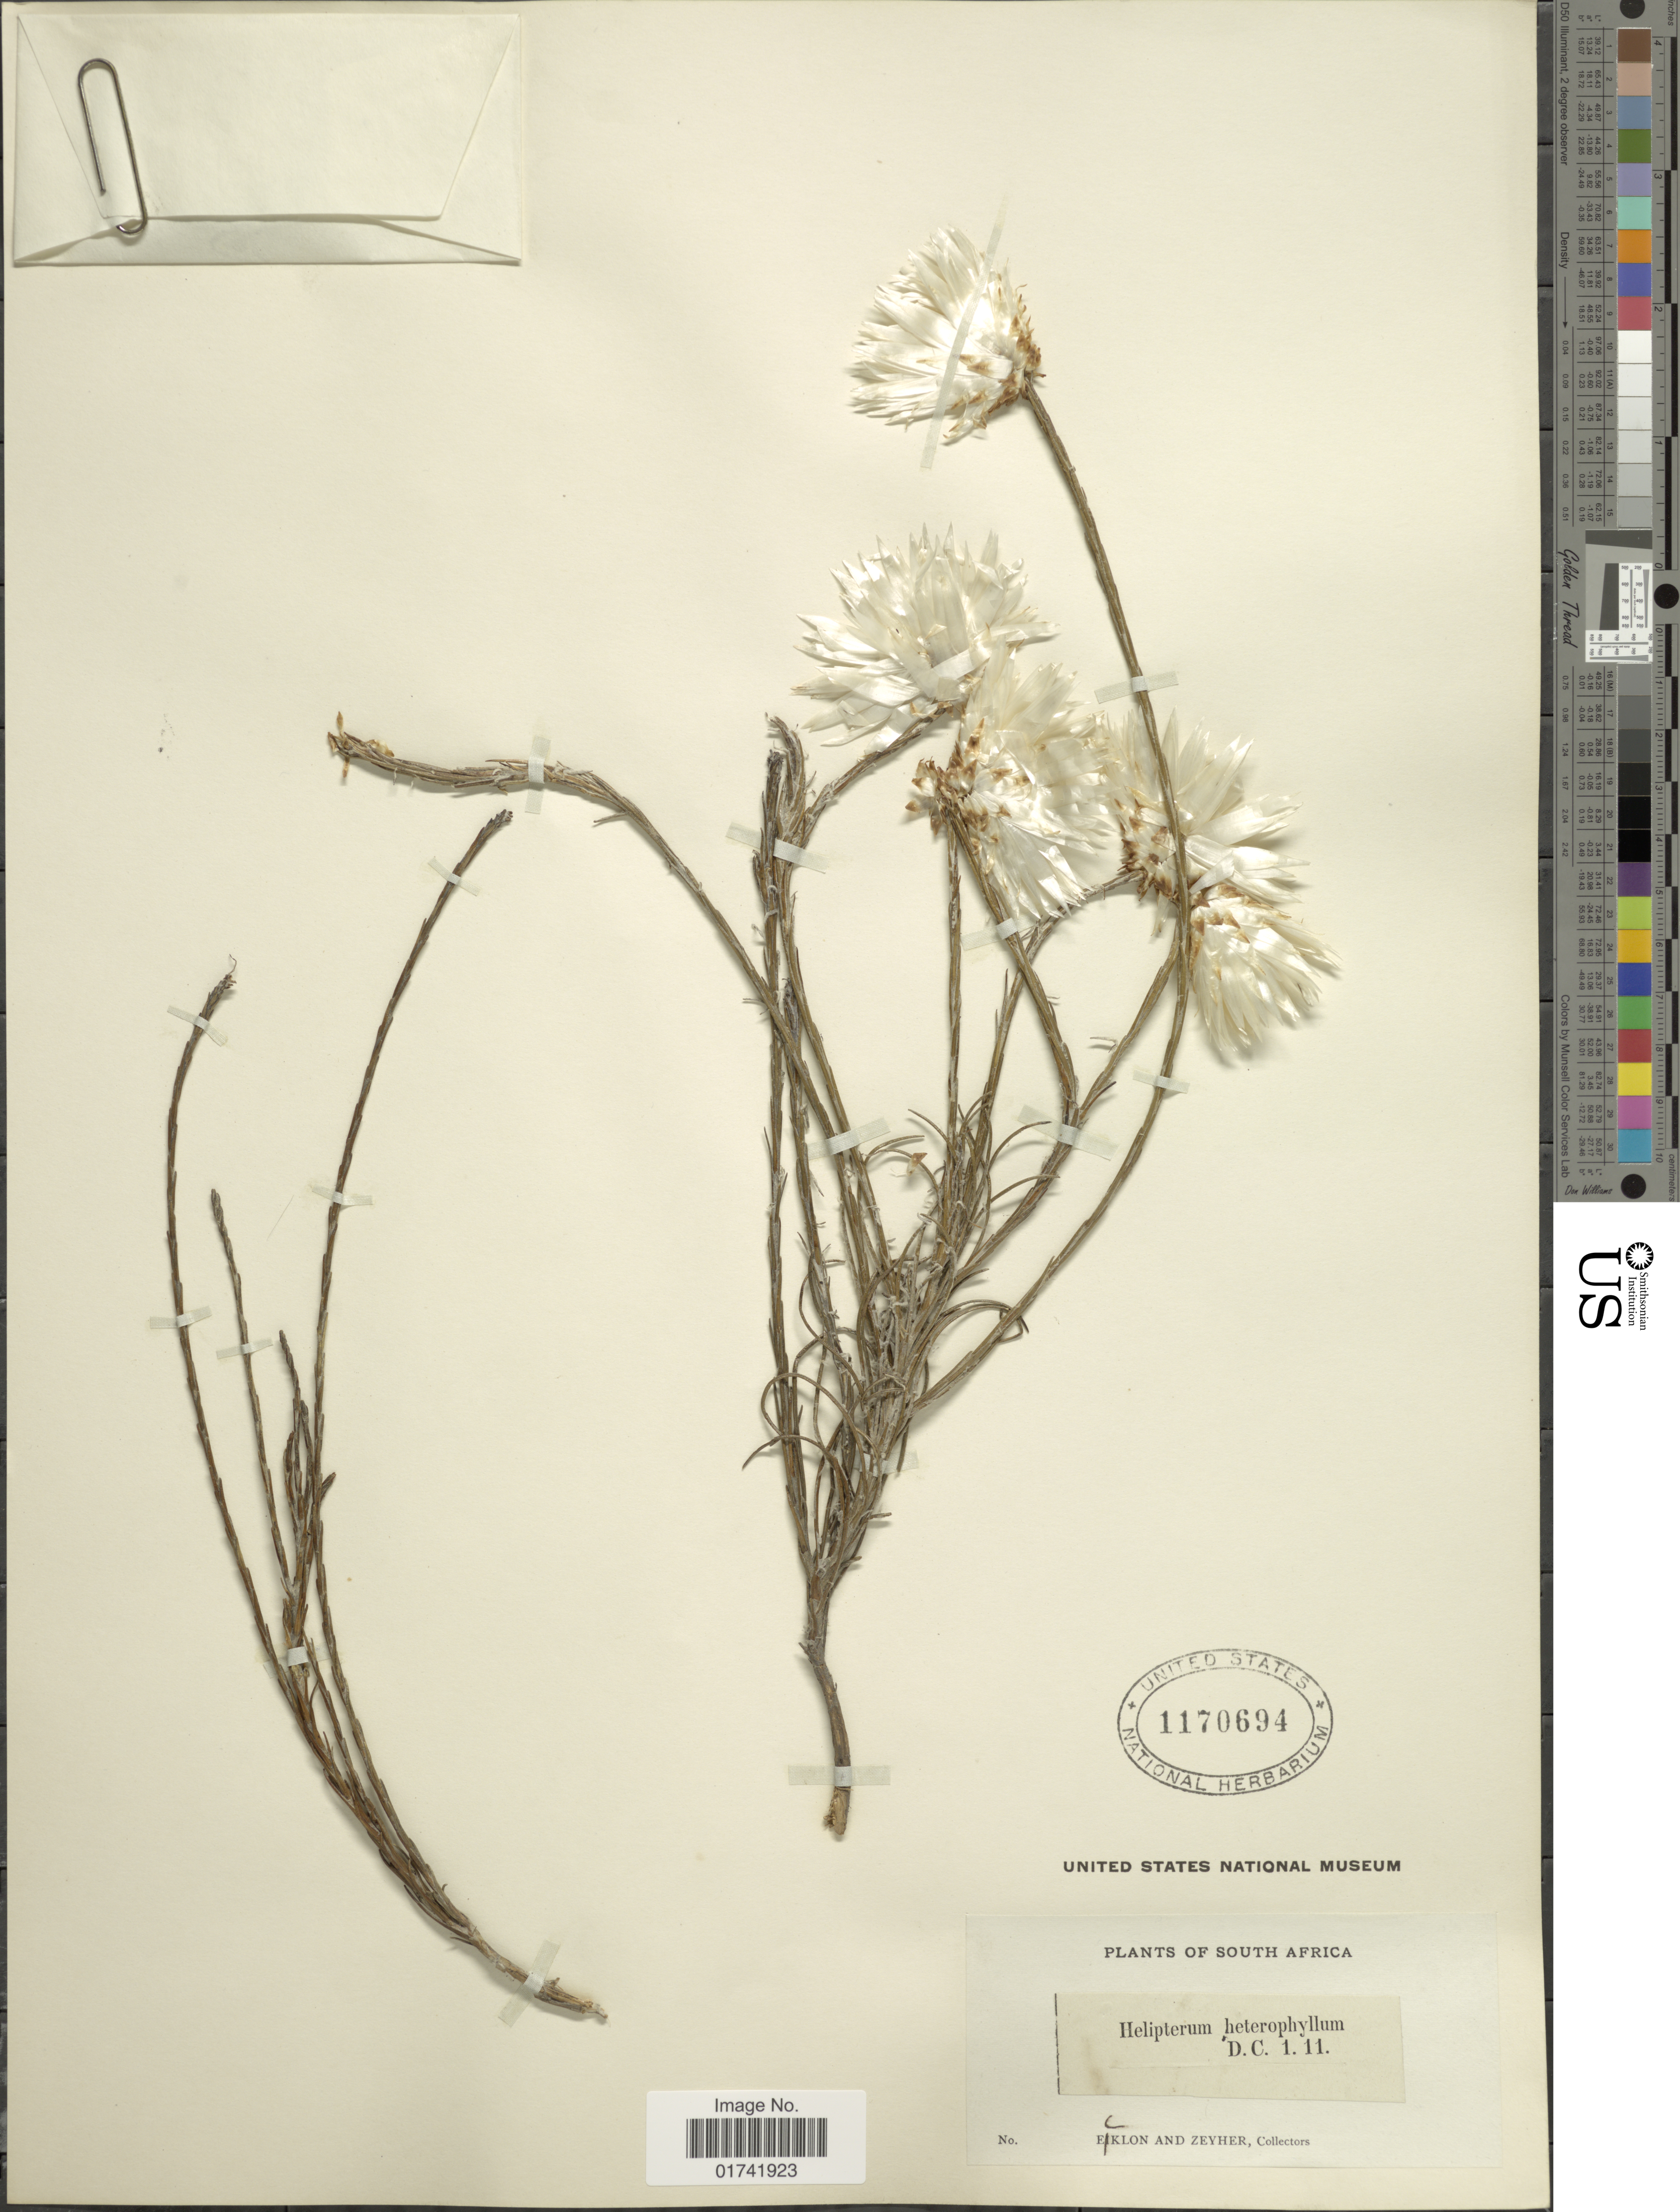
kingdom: Plantae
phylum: Tracheophyta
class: Magnoliopsida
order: Asterales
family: Asteraceae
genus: Helipterum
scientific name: Helipterum heterophyllum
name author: DC.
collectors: -. Ecklon & -. Zeyher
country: South Africa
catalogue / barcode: US 1170694